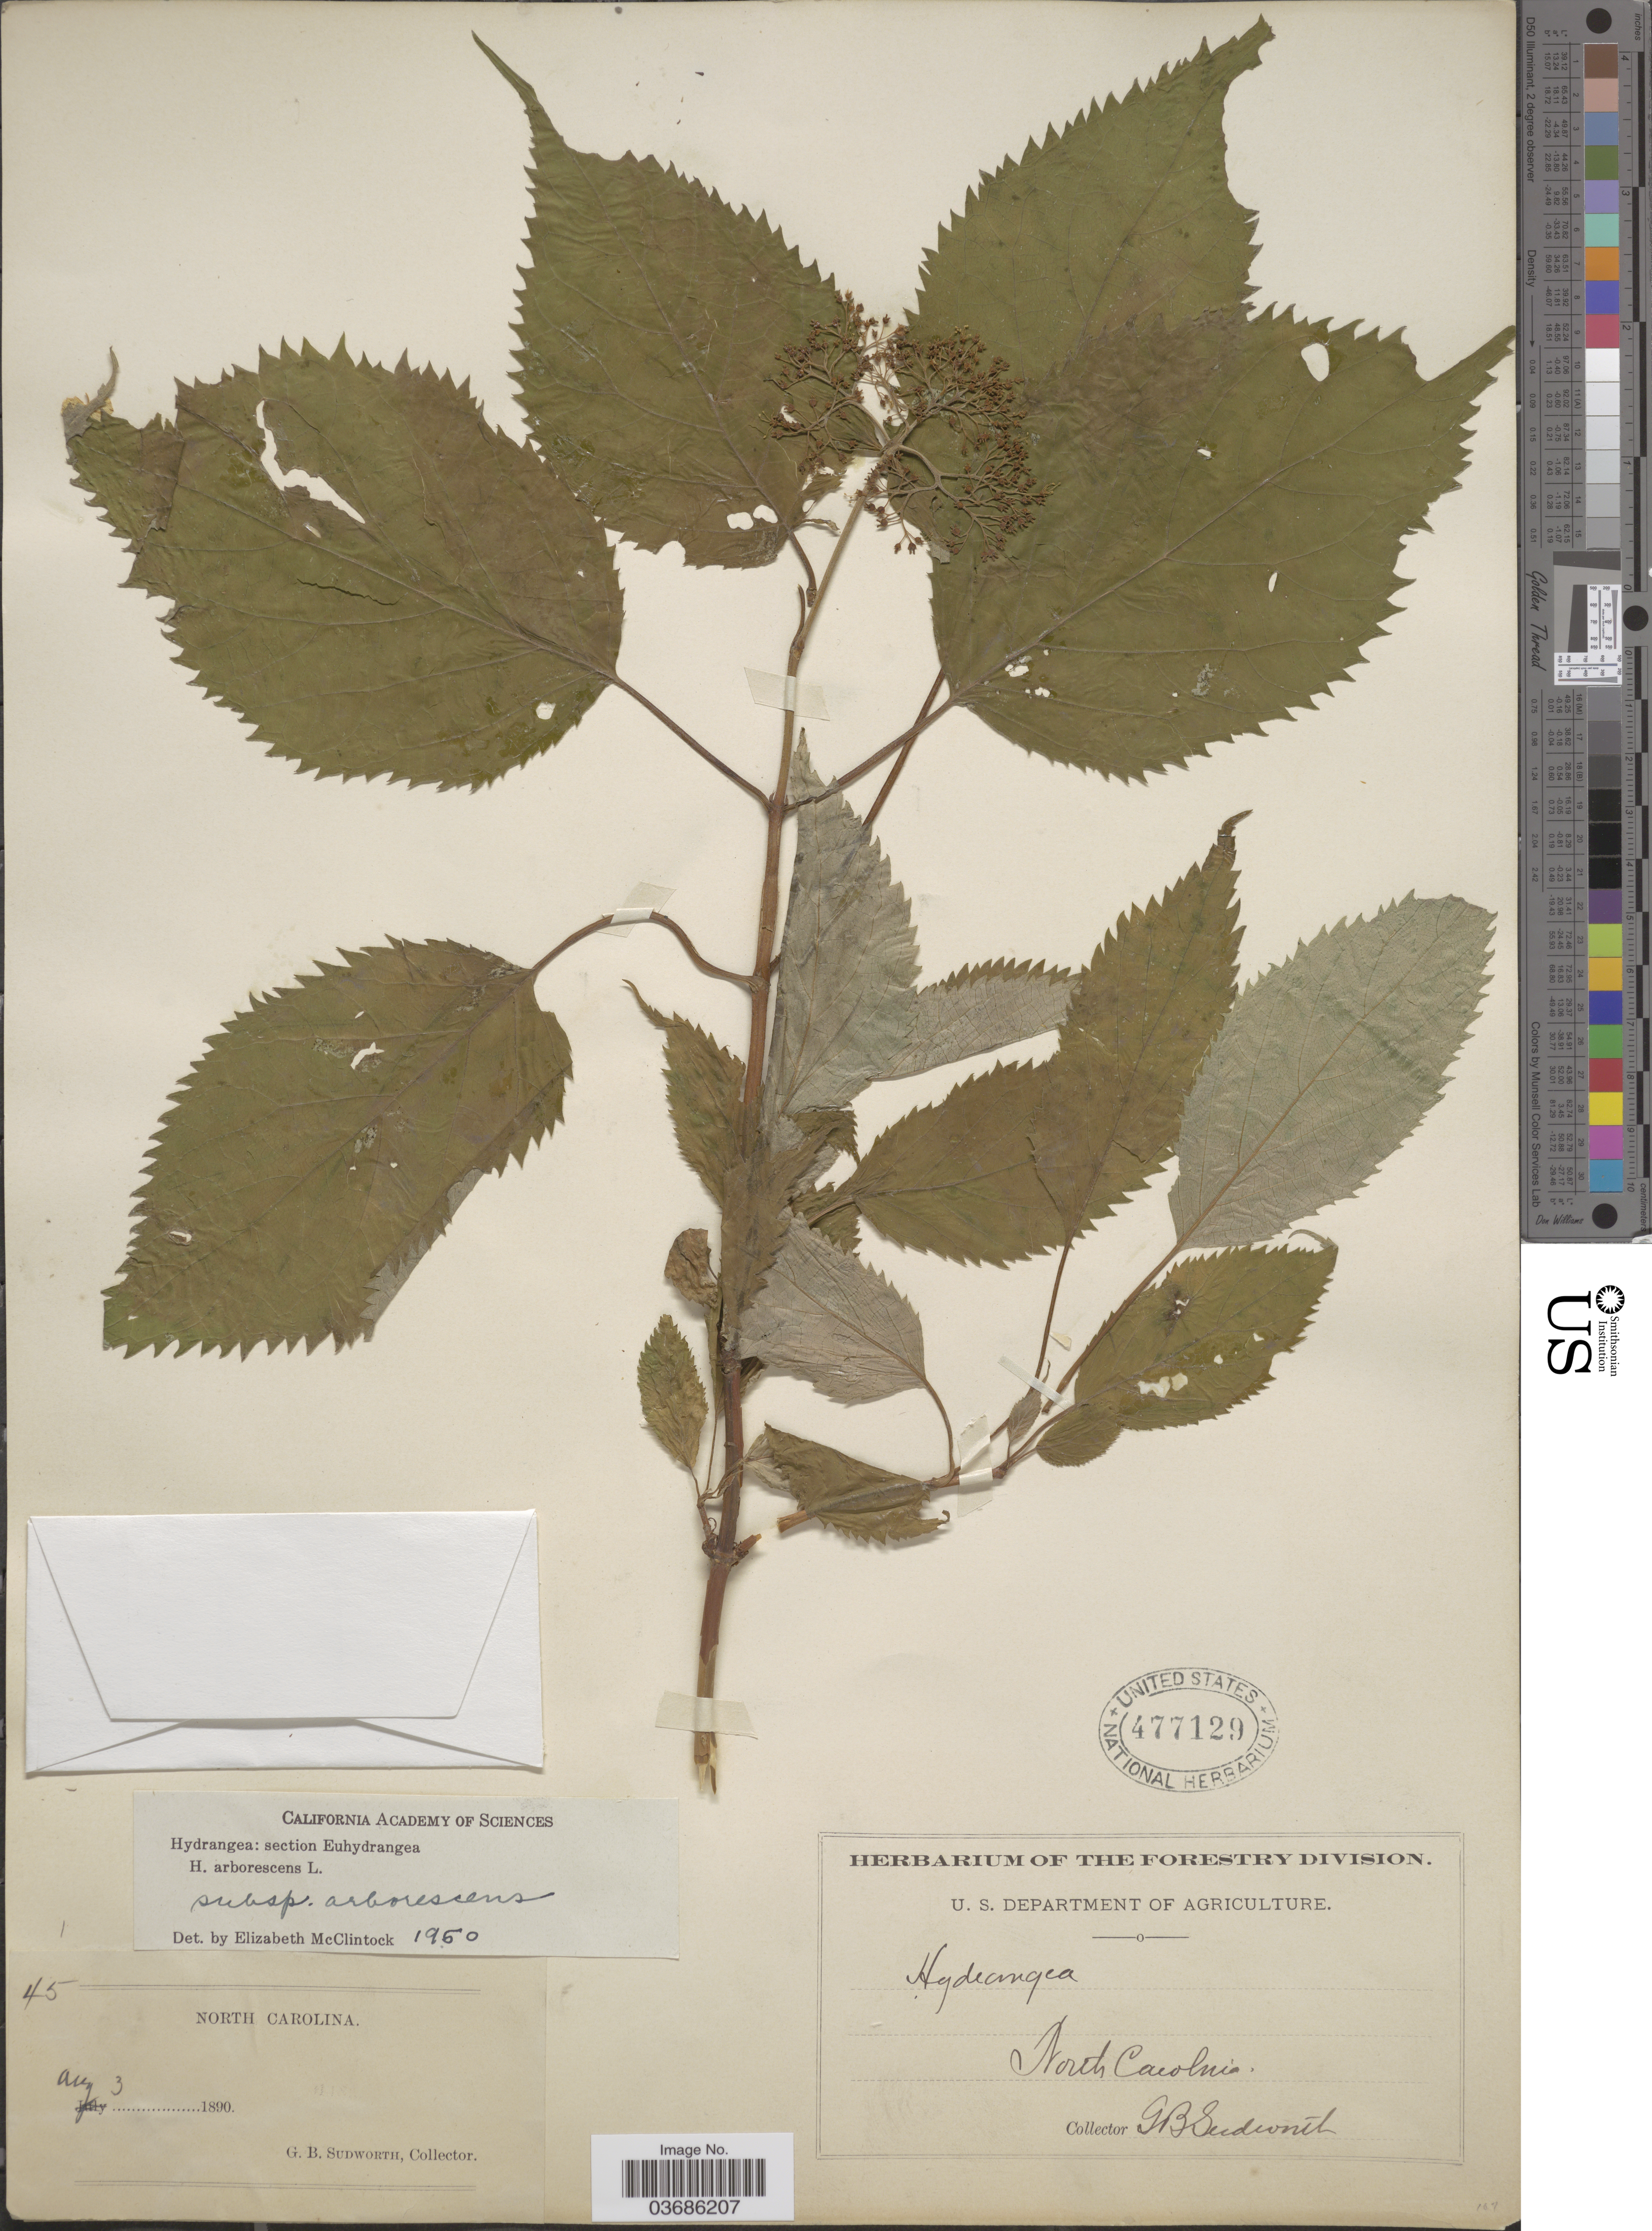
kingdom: Plantae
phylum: Tracheophyta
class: Magnoliopsida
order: Cornales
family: Hydrangeaceae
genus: Hydrangea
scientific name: Hydrangea arborescens subsp. arborescens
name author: L.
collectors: G. B. Sudworth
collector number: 45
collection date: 1890-08-03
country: United States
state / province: North Carolina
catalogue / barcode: US 477129